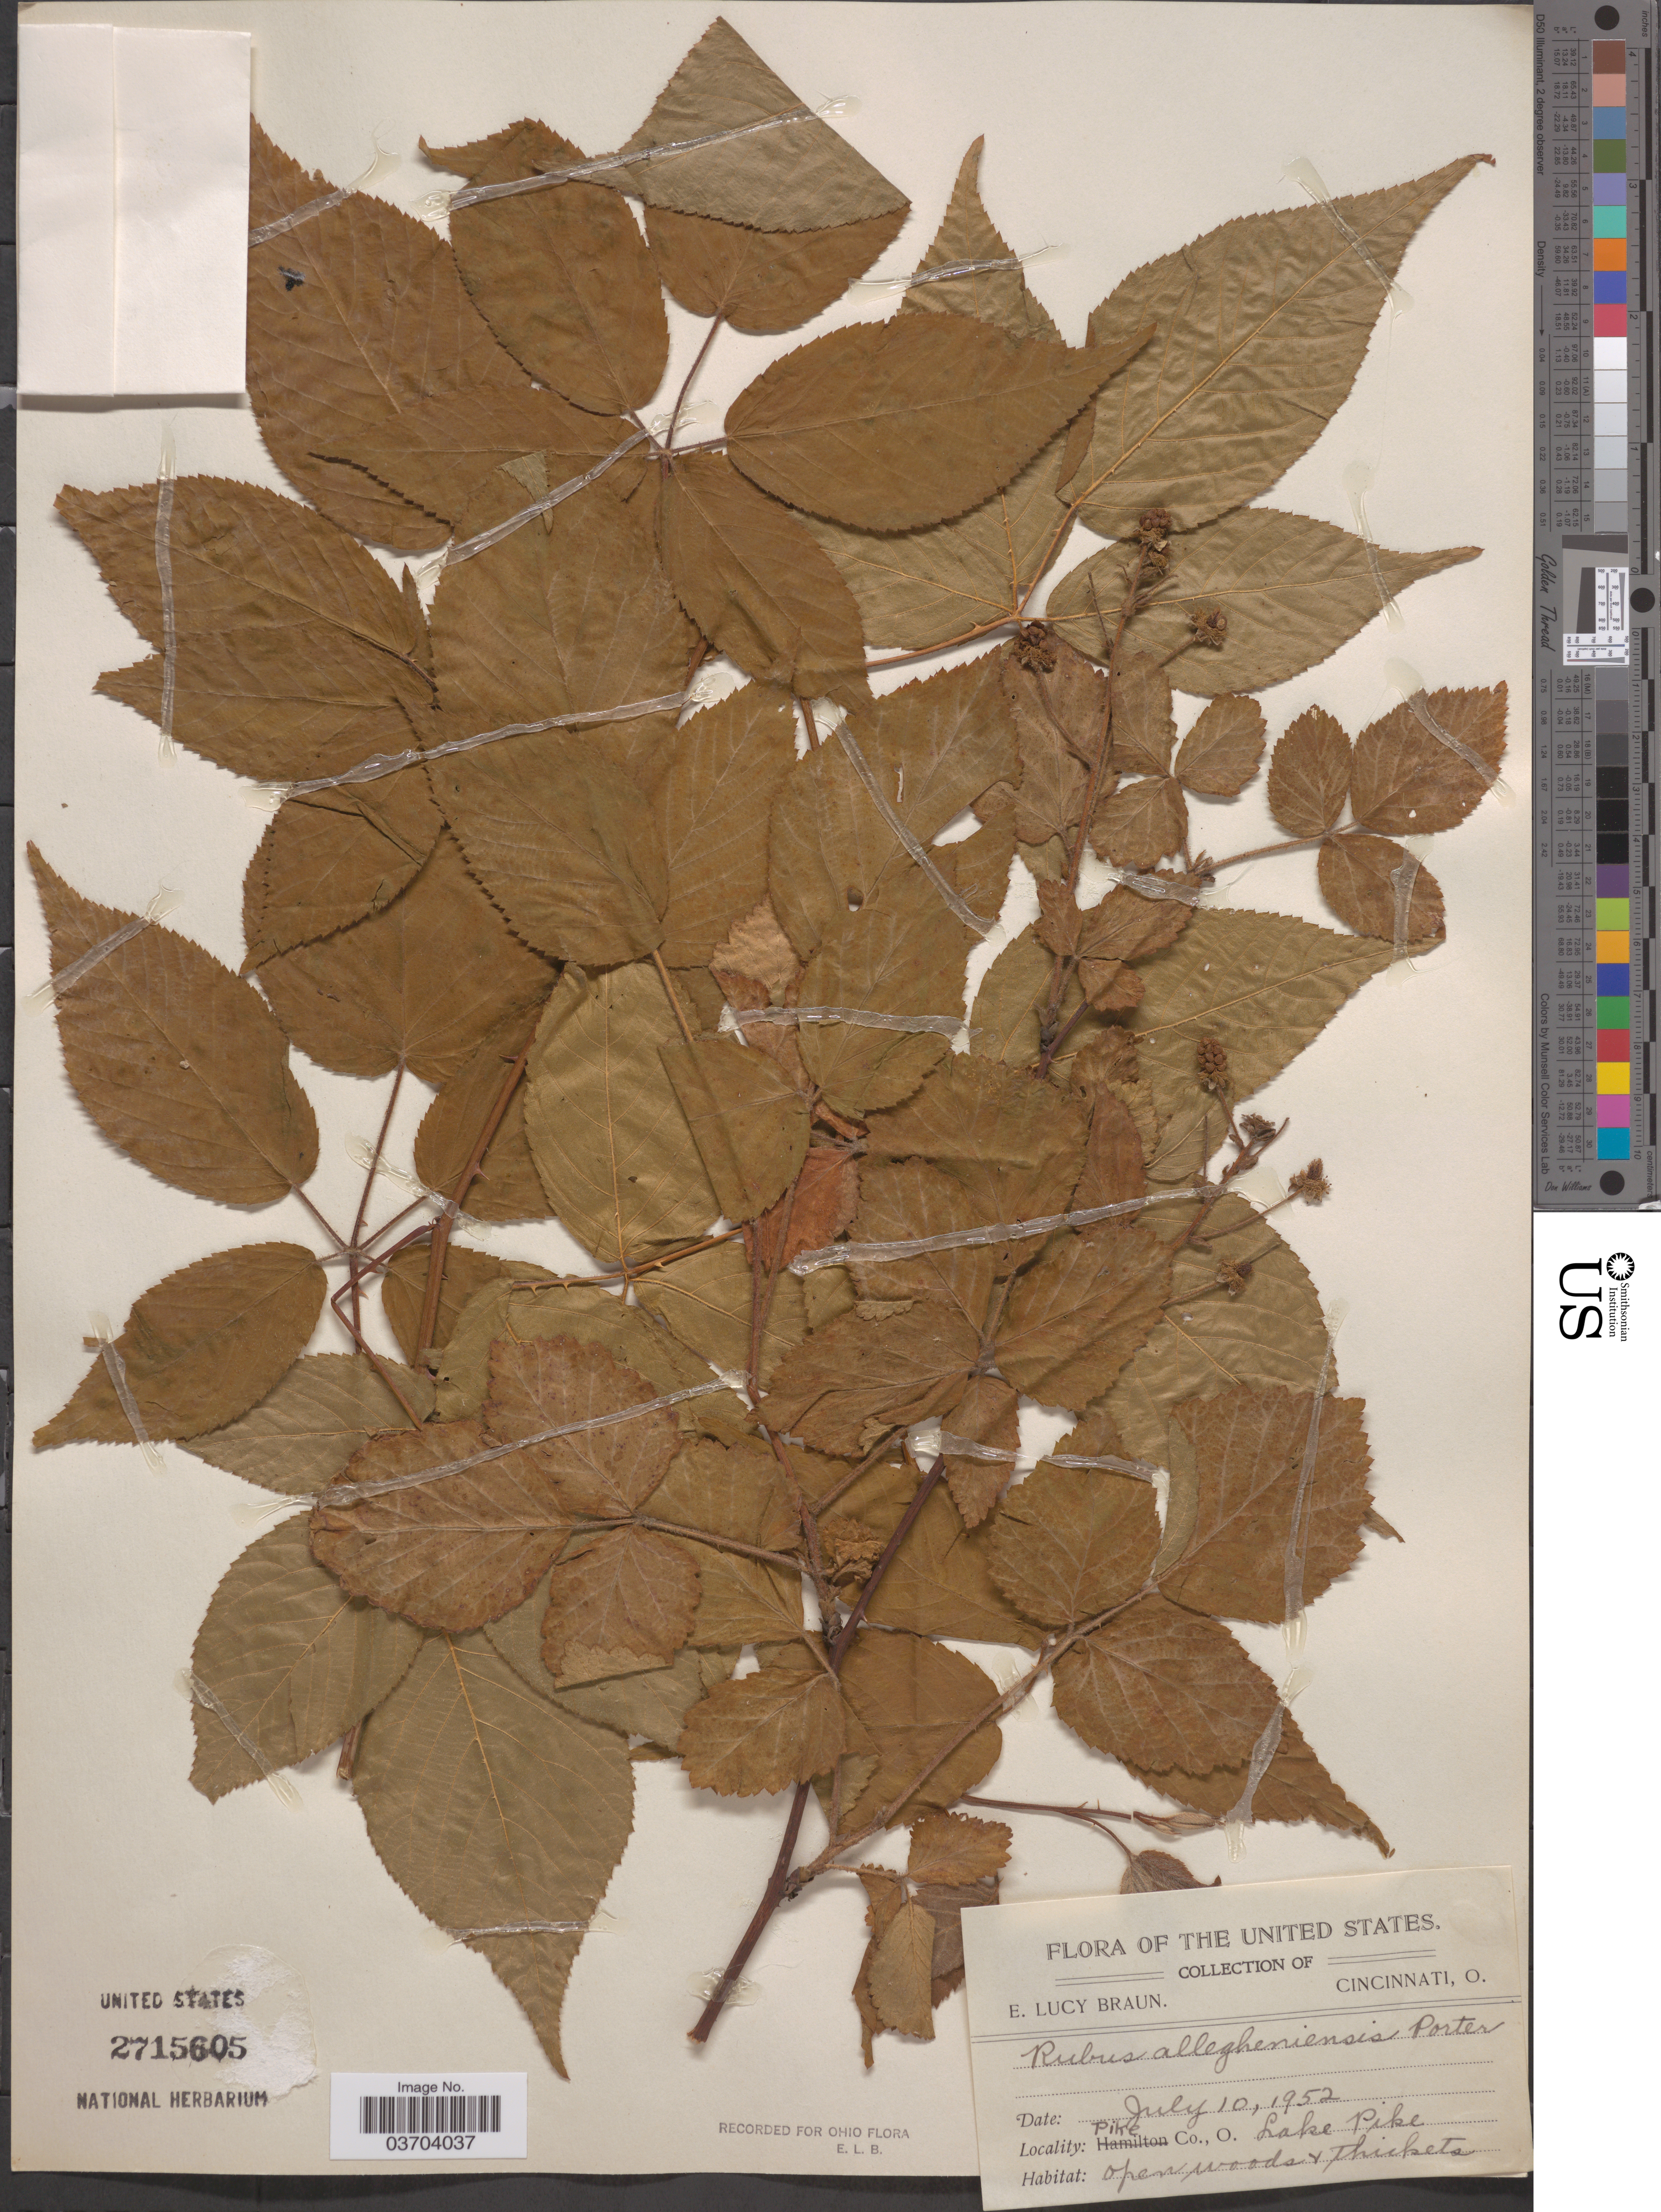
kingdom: Plantae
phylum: Tracheophyta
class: Magnoliopsida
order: Rosales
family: Rosaceae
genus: Rubus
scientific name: Rubus allegheniensis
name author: Porter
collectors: E. L. Braun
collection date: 1952-07-10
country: United States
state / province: Ohio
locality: Pike Co., Lake Pike.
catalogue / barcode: US 2715605